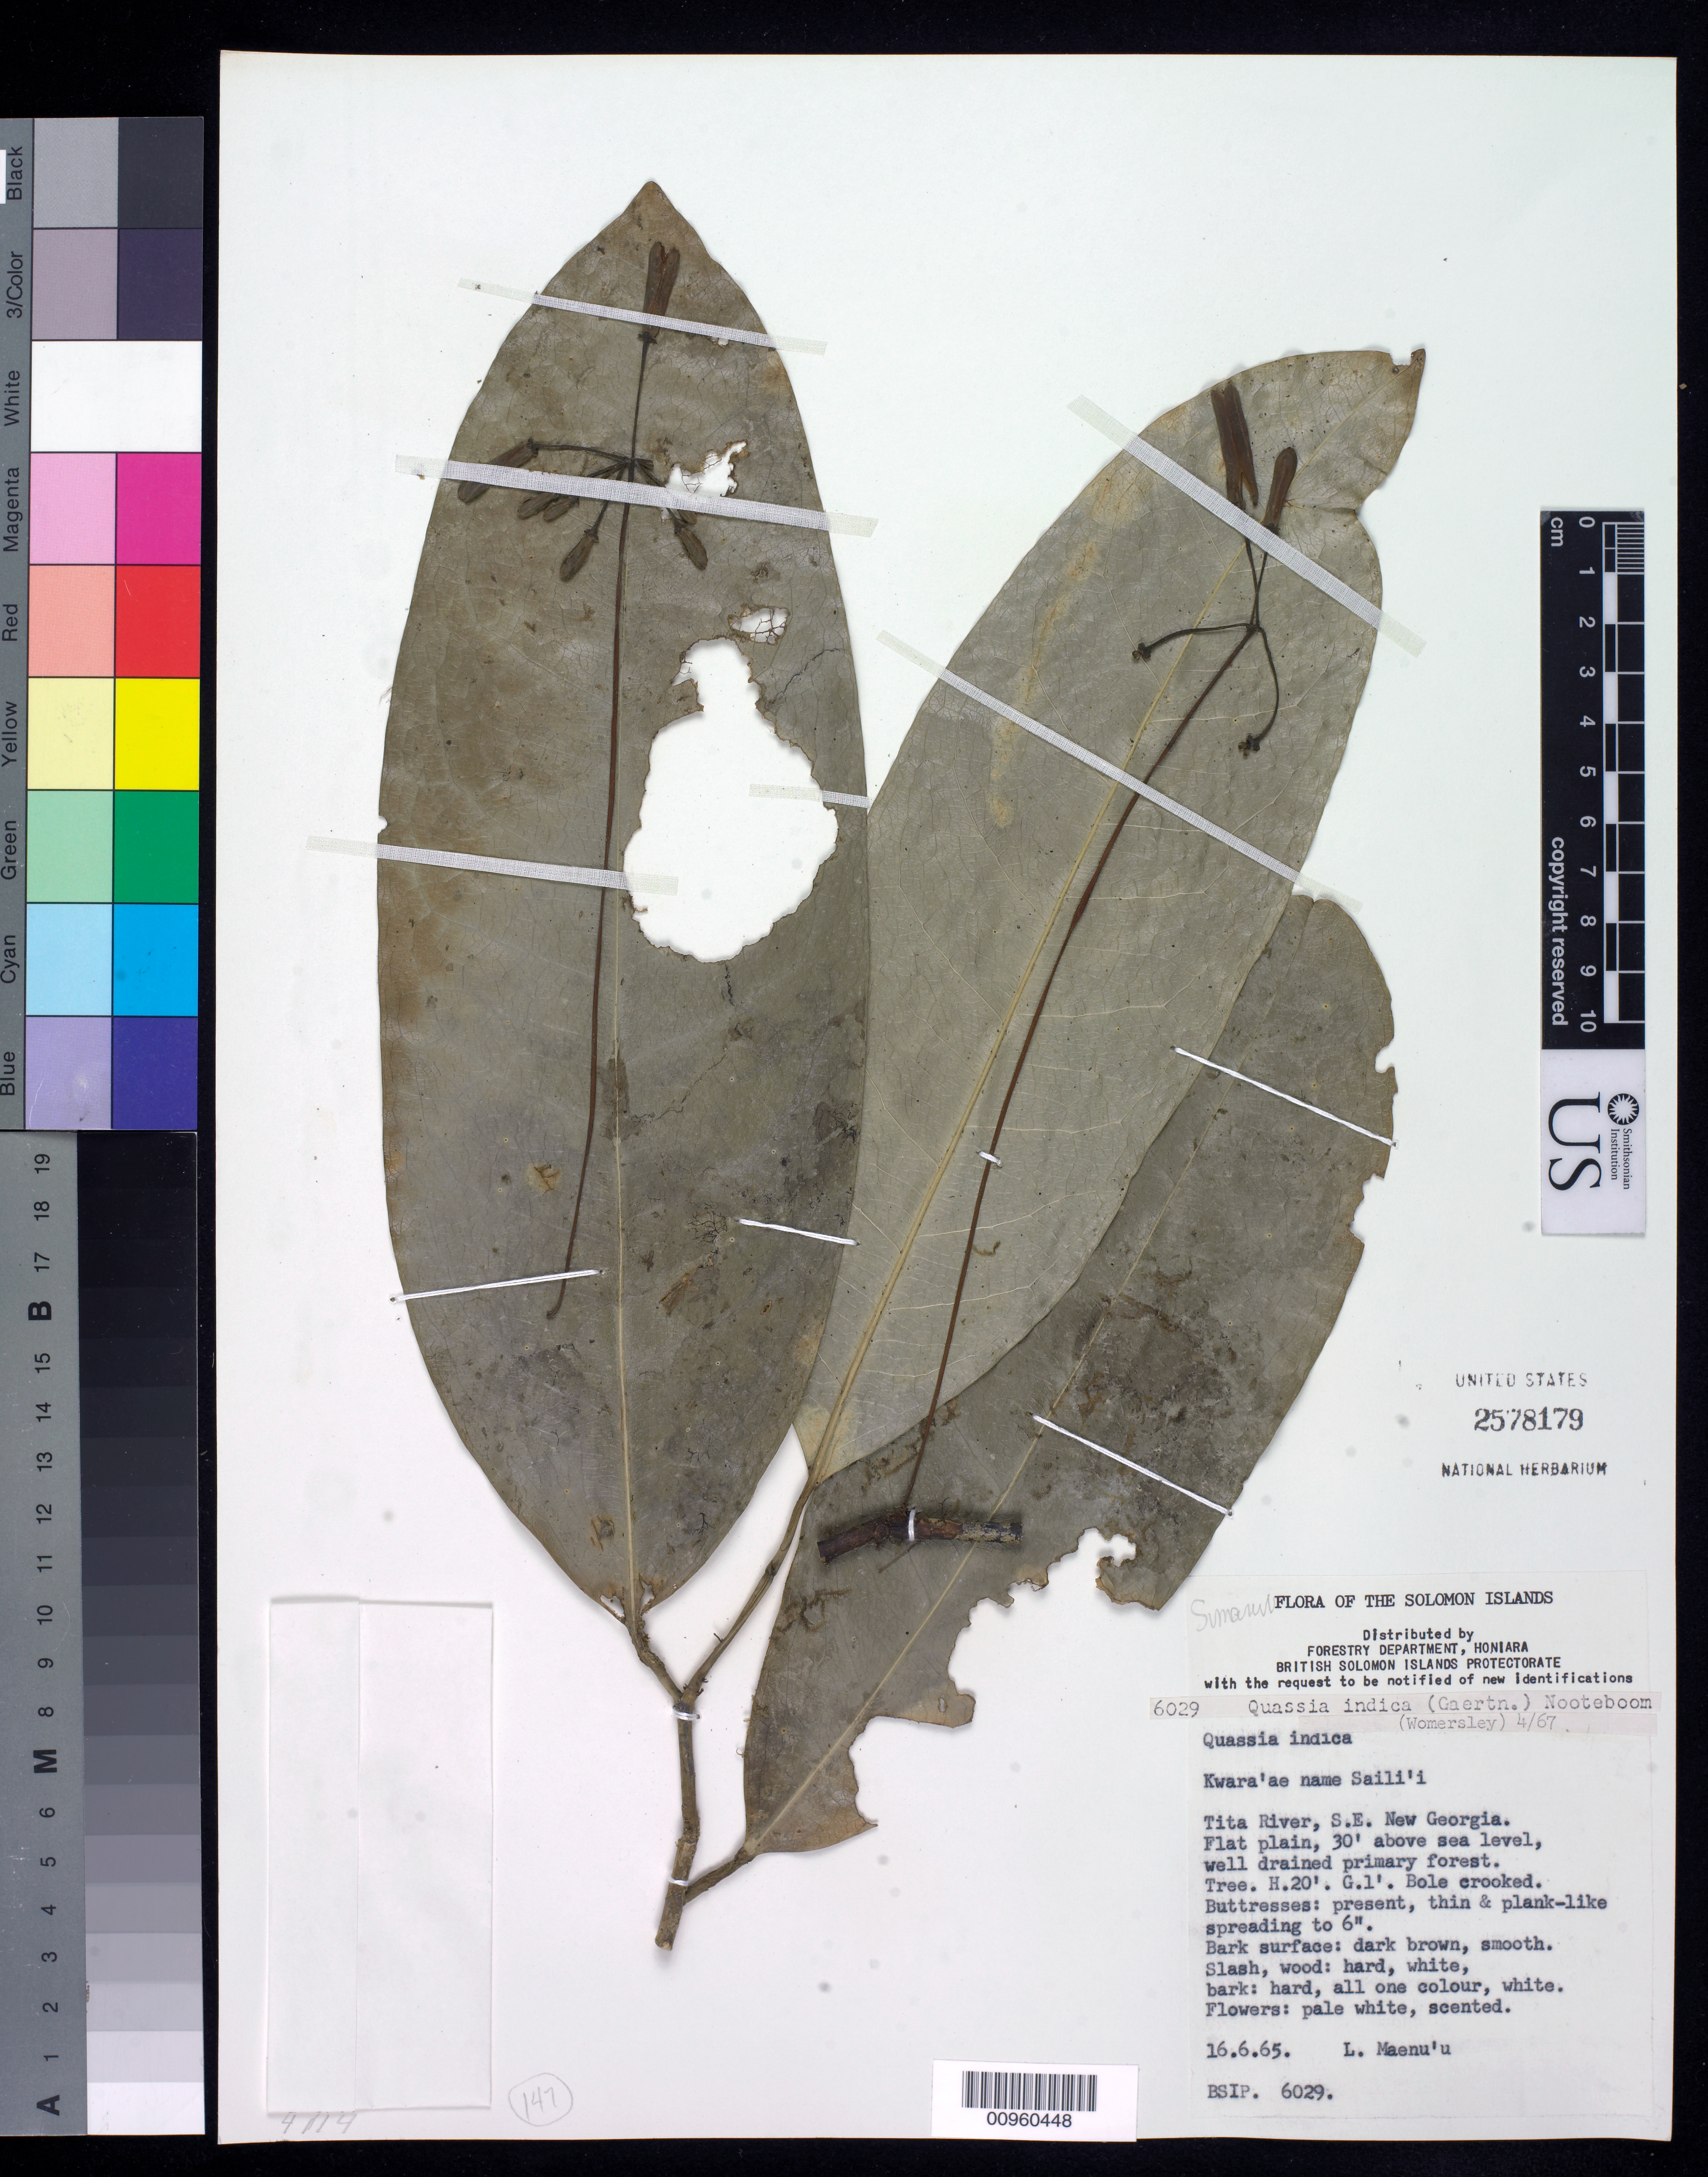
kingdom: Plantae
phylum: Tracheophyta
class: Magnoliopsida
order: Sapindales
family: Simaroubaceae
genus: Samadera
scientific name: Samadera indica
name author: Gaertn.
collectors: L. Maenu'u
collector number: BSIP 6029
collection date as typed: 16 Jun 1965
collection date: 1965-06-16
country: Solomon Islands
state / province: Western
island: New Georgia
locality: Solomon Islands, Tita River, SE New Georgia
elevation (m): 9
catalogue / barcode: US 2578179